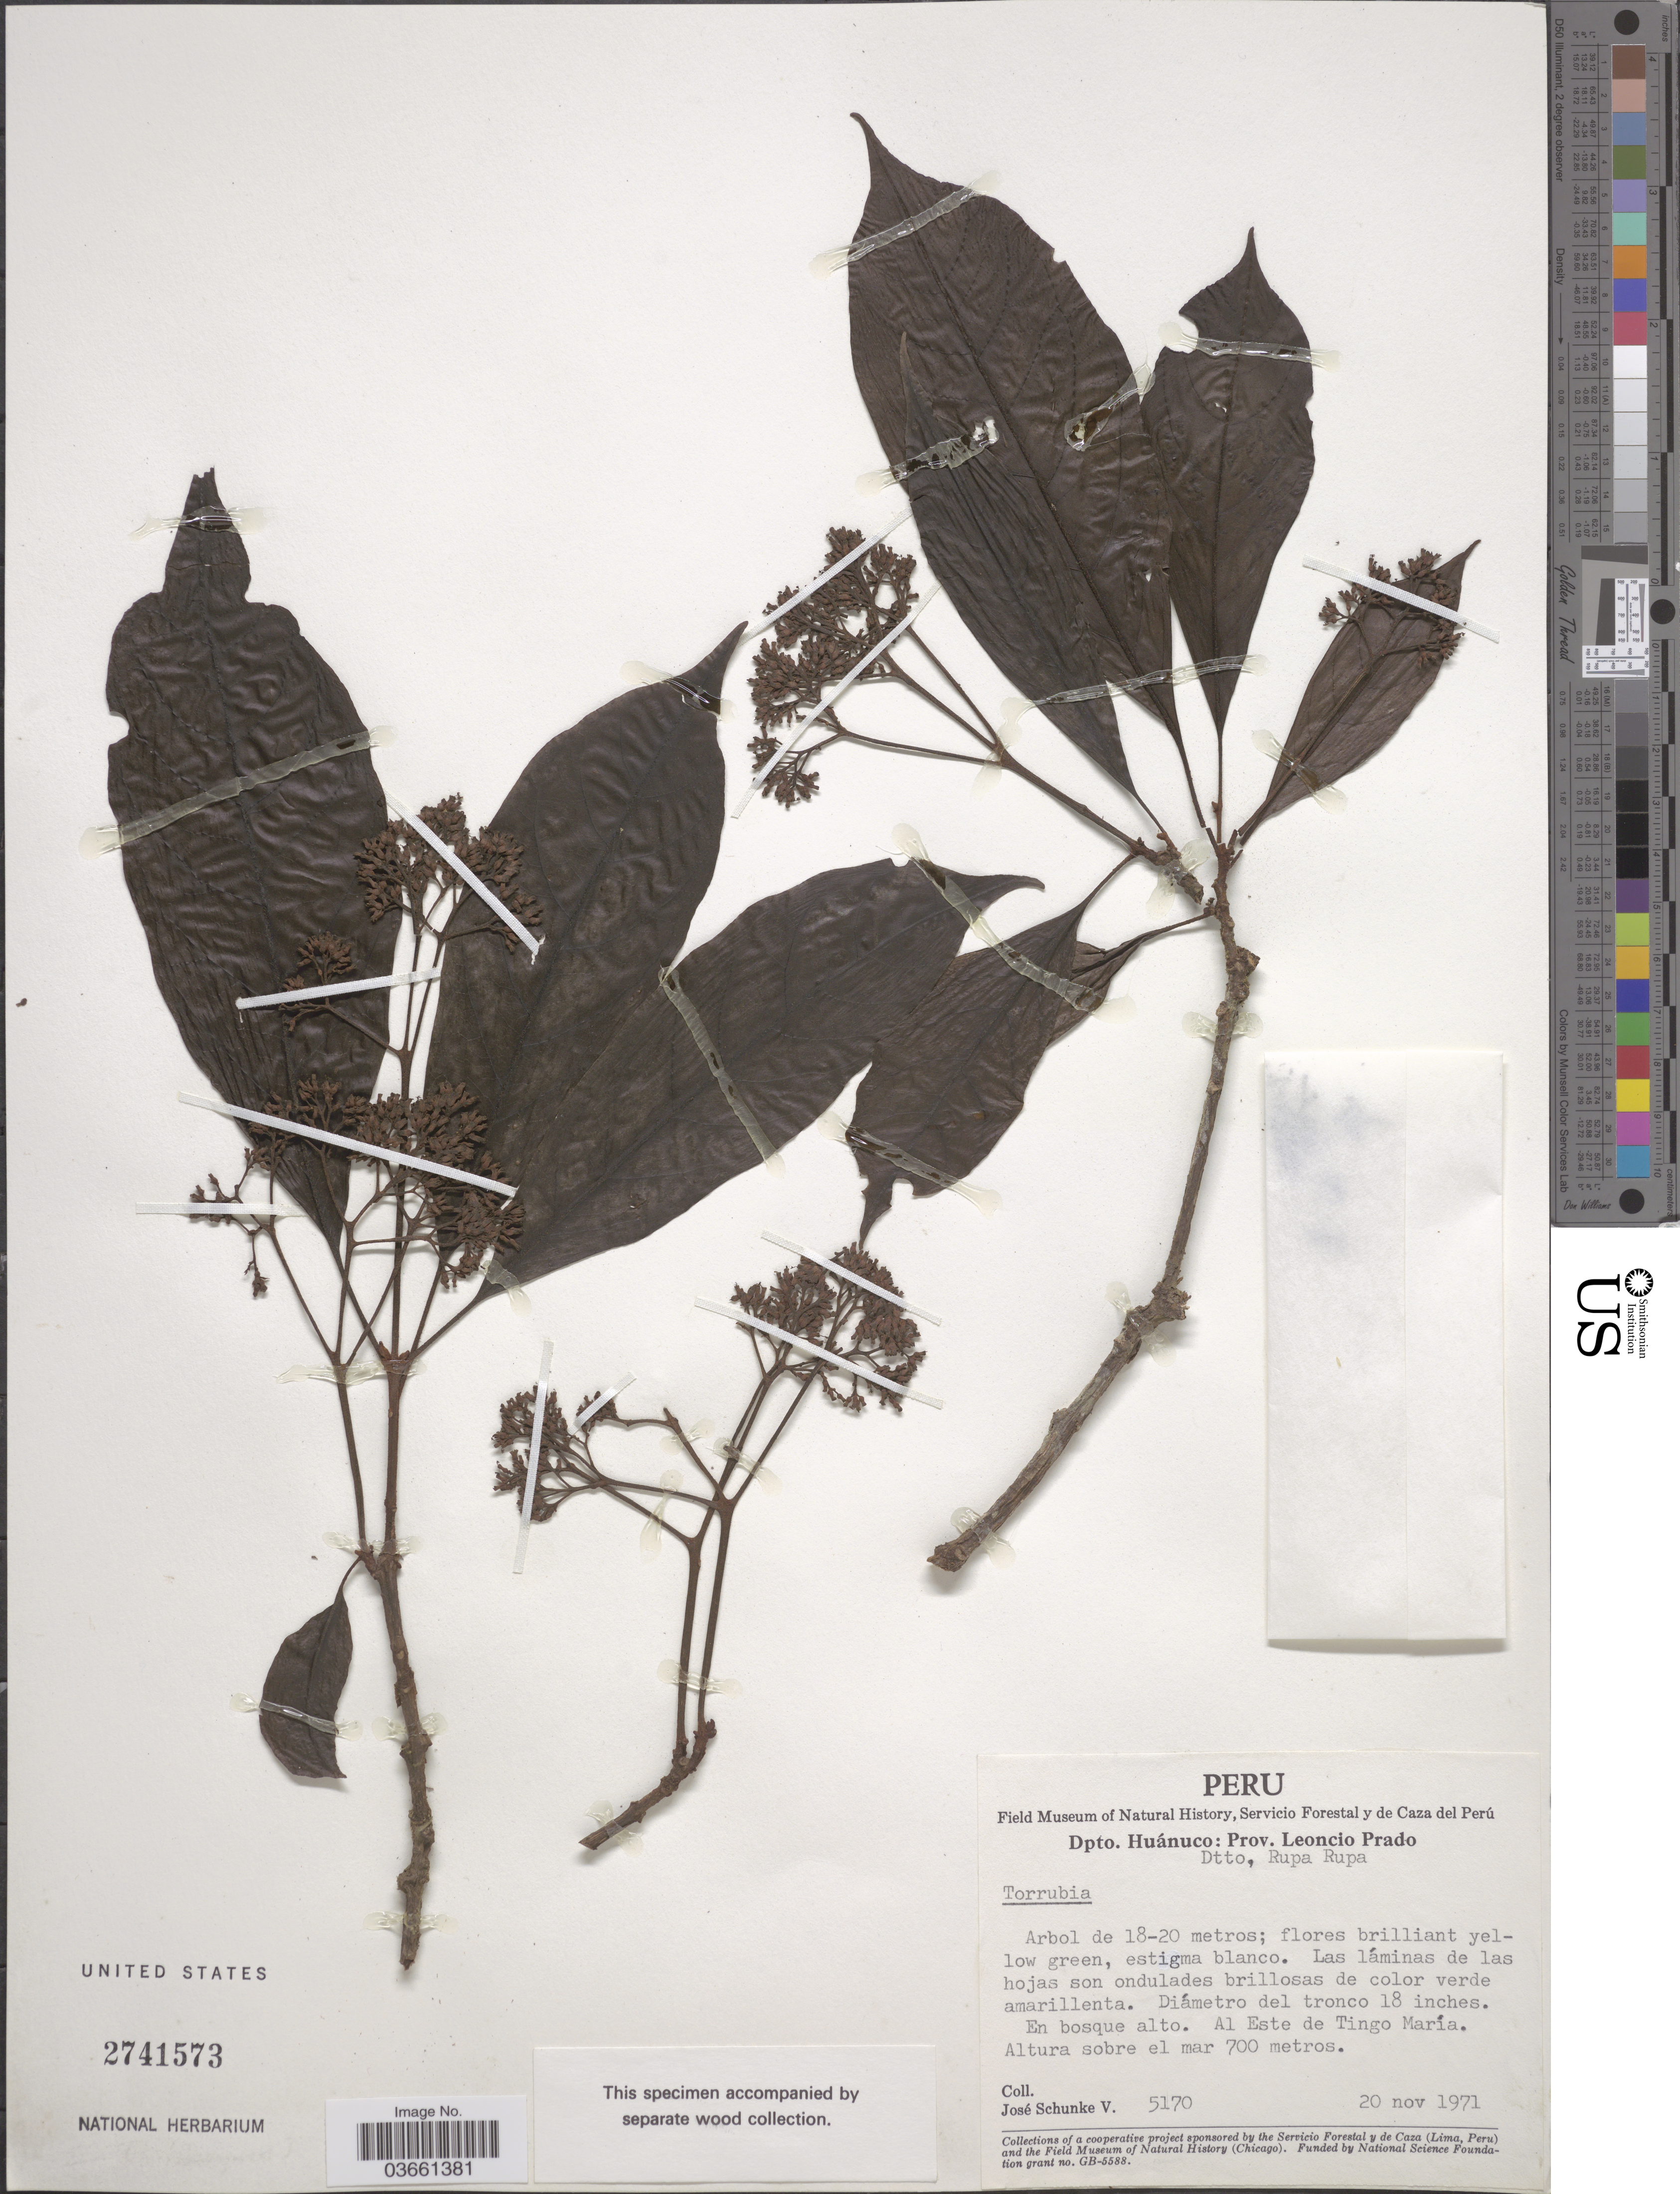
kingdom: Plantae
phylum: Tracheophyta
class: Magnoliopsida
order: Caryophyllales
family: Nyctaginaceae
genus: Guapira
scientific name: Guapira sp.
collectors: J. Schunke Vigo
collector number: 5170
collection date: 1971-11-20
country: Peru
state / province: Huánuco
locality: Dpto. Huánuco: Prov. Leoncio Prado. Dtto. Rupa Rupa. Al Este de Tingo María.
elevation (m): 700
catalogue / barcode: US 2741573